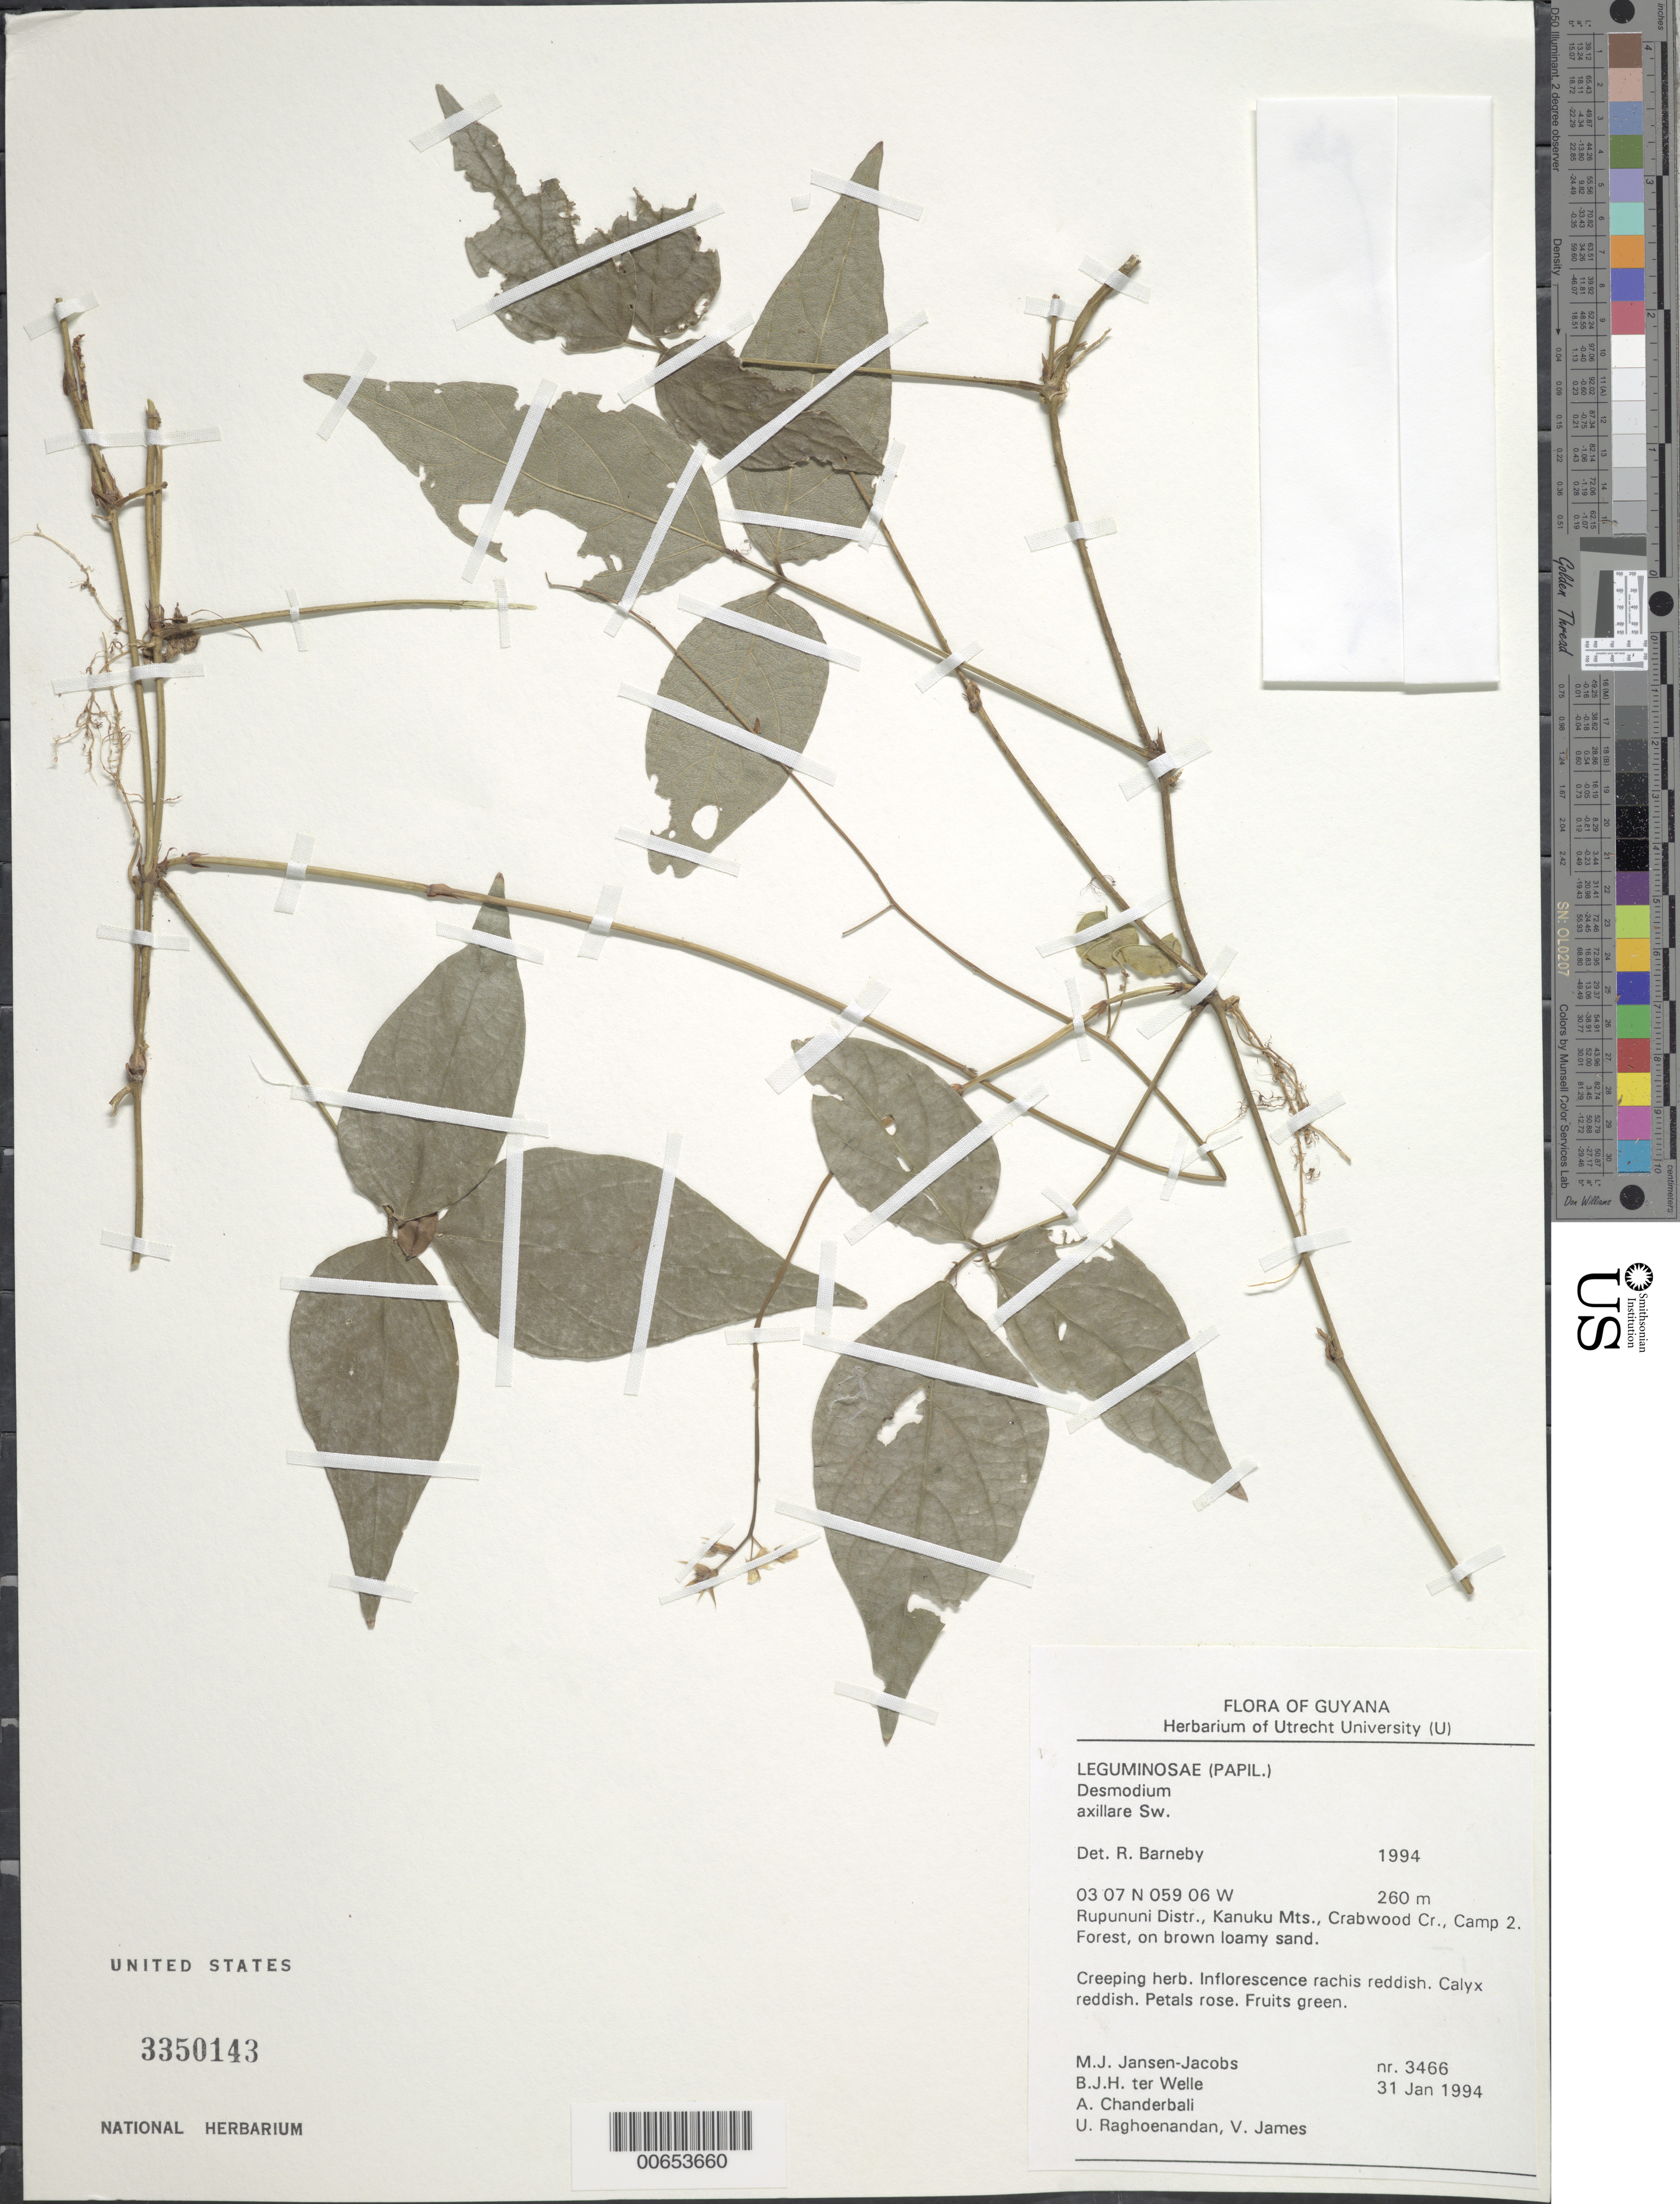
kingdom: Plantae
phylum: Tracheophyta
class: Magnoliopsida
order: Fabales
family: Fabaceae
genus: Desmodium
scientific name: Desmodium axillare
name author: (Sw.) DC.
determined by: Barneby, Rupert C., (NY)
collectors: M. J. Jansen-Jacobs, B. Welle, A. S. Chanderbali, U. Raghoenandan & V. James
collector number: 3466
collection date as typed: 31-Jan-94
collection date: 1994-01-31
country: Guyana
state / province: U. Takutu-U. Essequibo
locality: Crabwood Cr., Camp 2, Kanuku Mts., Rupununi District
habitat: Forest on brown loamy sand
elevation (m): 260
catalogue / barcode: US 3350143